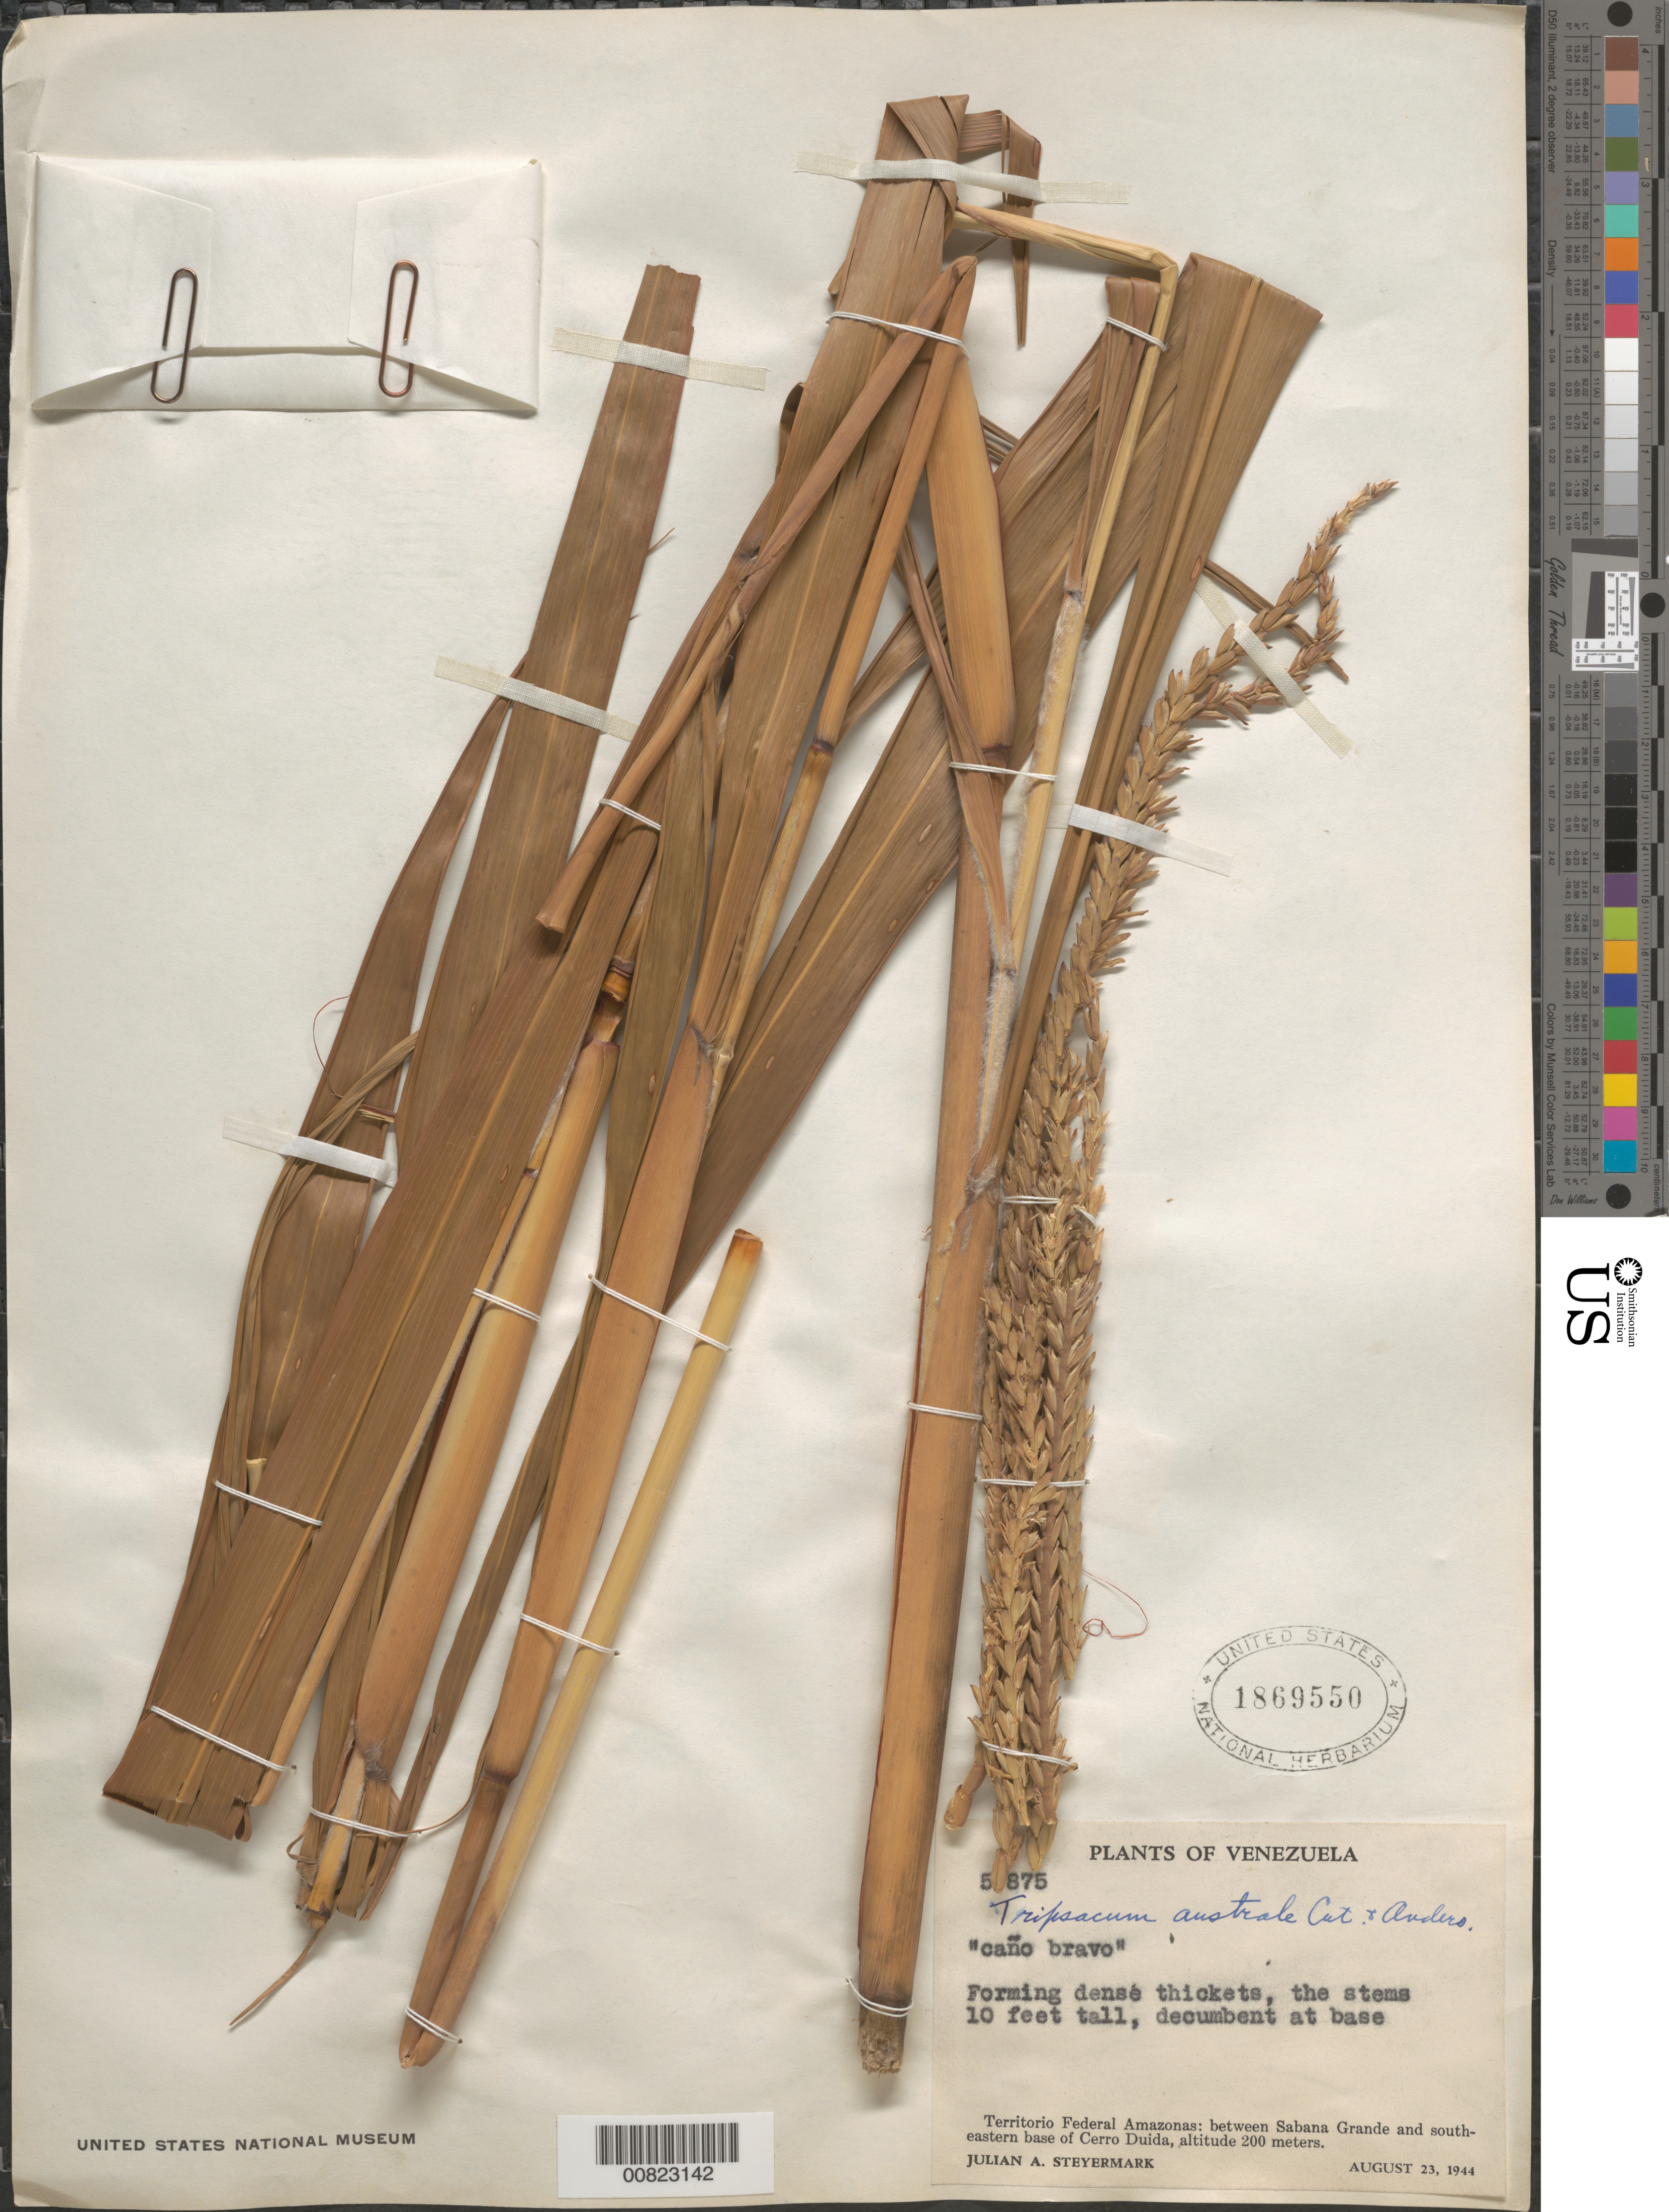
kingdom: Plantae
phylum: Tracheophyta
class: Liliopsida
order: Poales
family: Poaceae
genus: Tripsacum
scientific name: Tripsacum australe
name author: H.C. Cutler & E.S. Anderson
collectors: J. Steyermark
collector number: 57875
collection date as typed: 23-Aug-44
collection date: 1944-08-23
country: Venezuela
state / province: Amazonas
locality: Sabana Grande to SE base of Cerro Duida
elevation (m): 200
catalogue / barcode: US 1869550